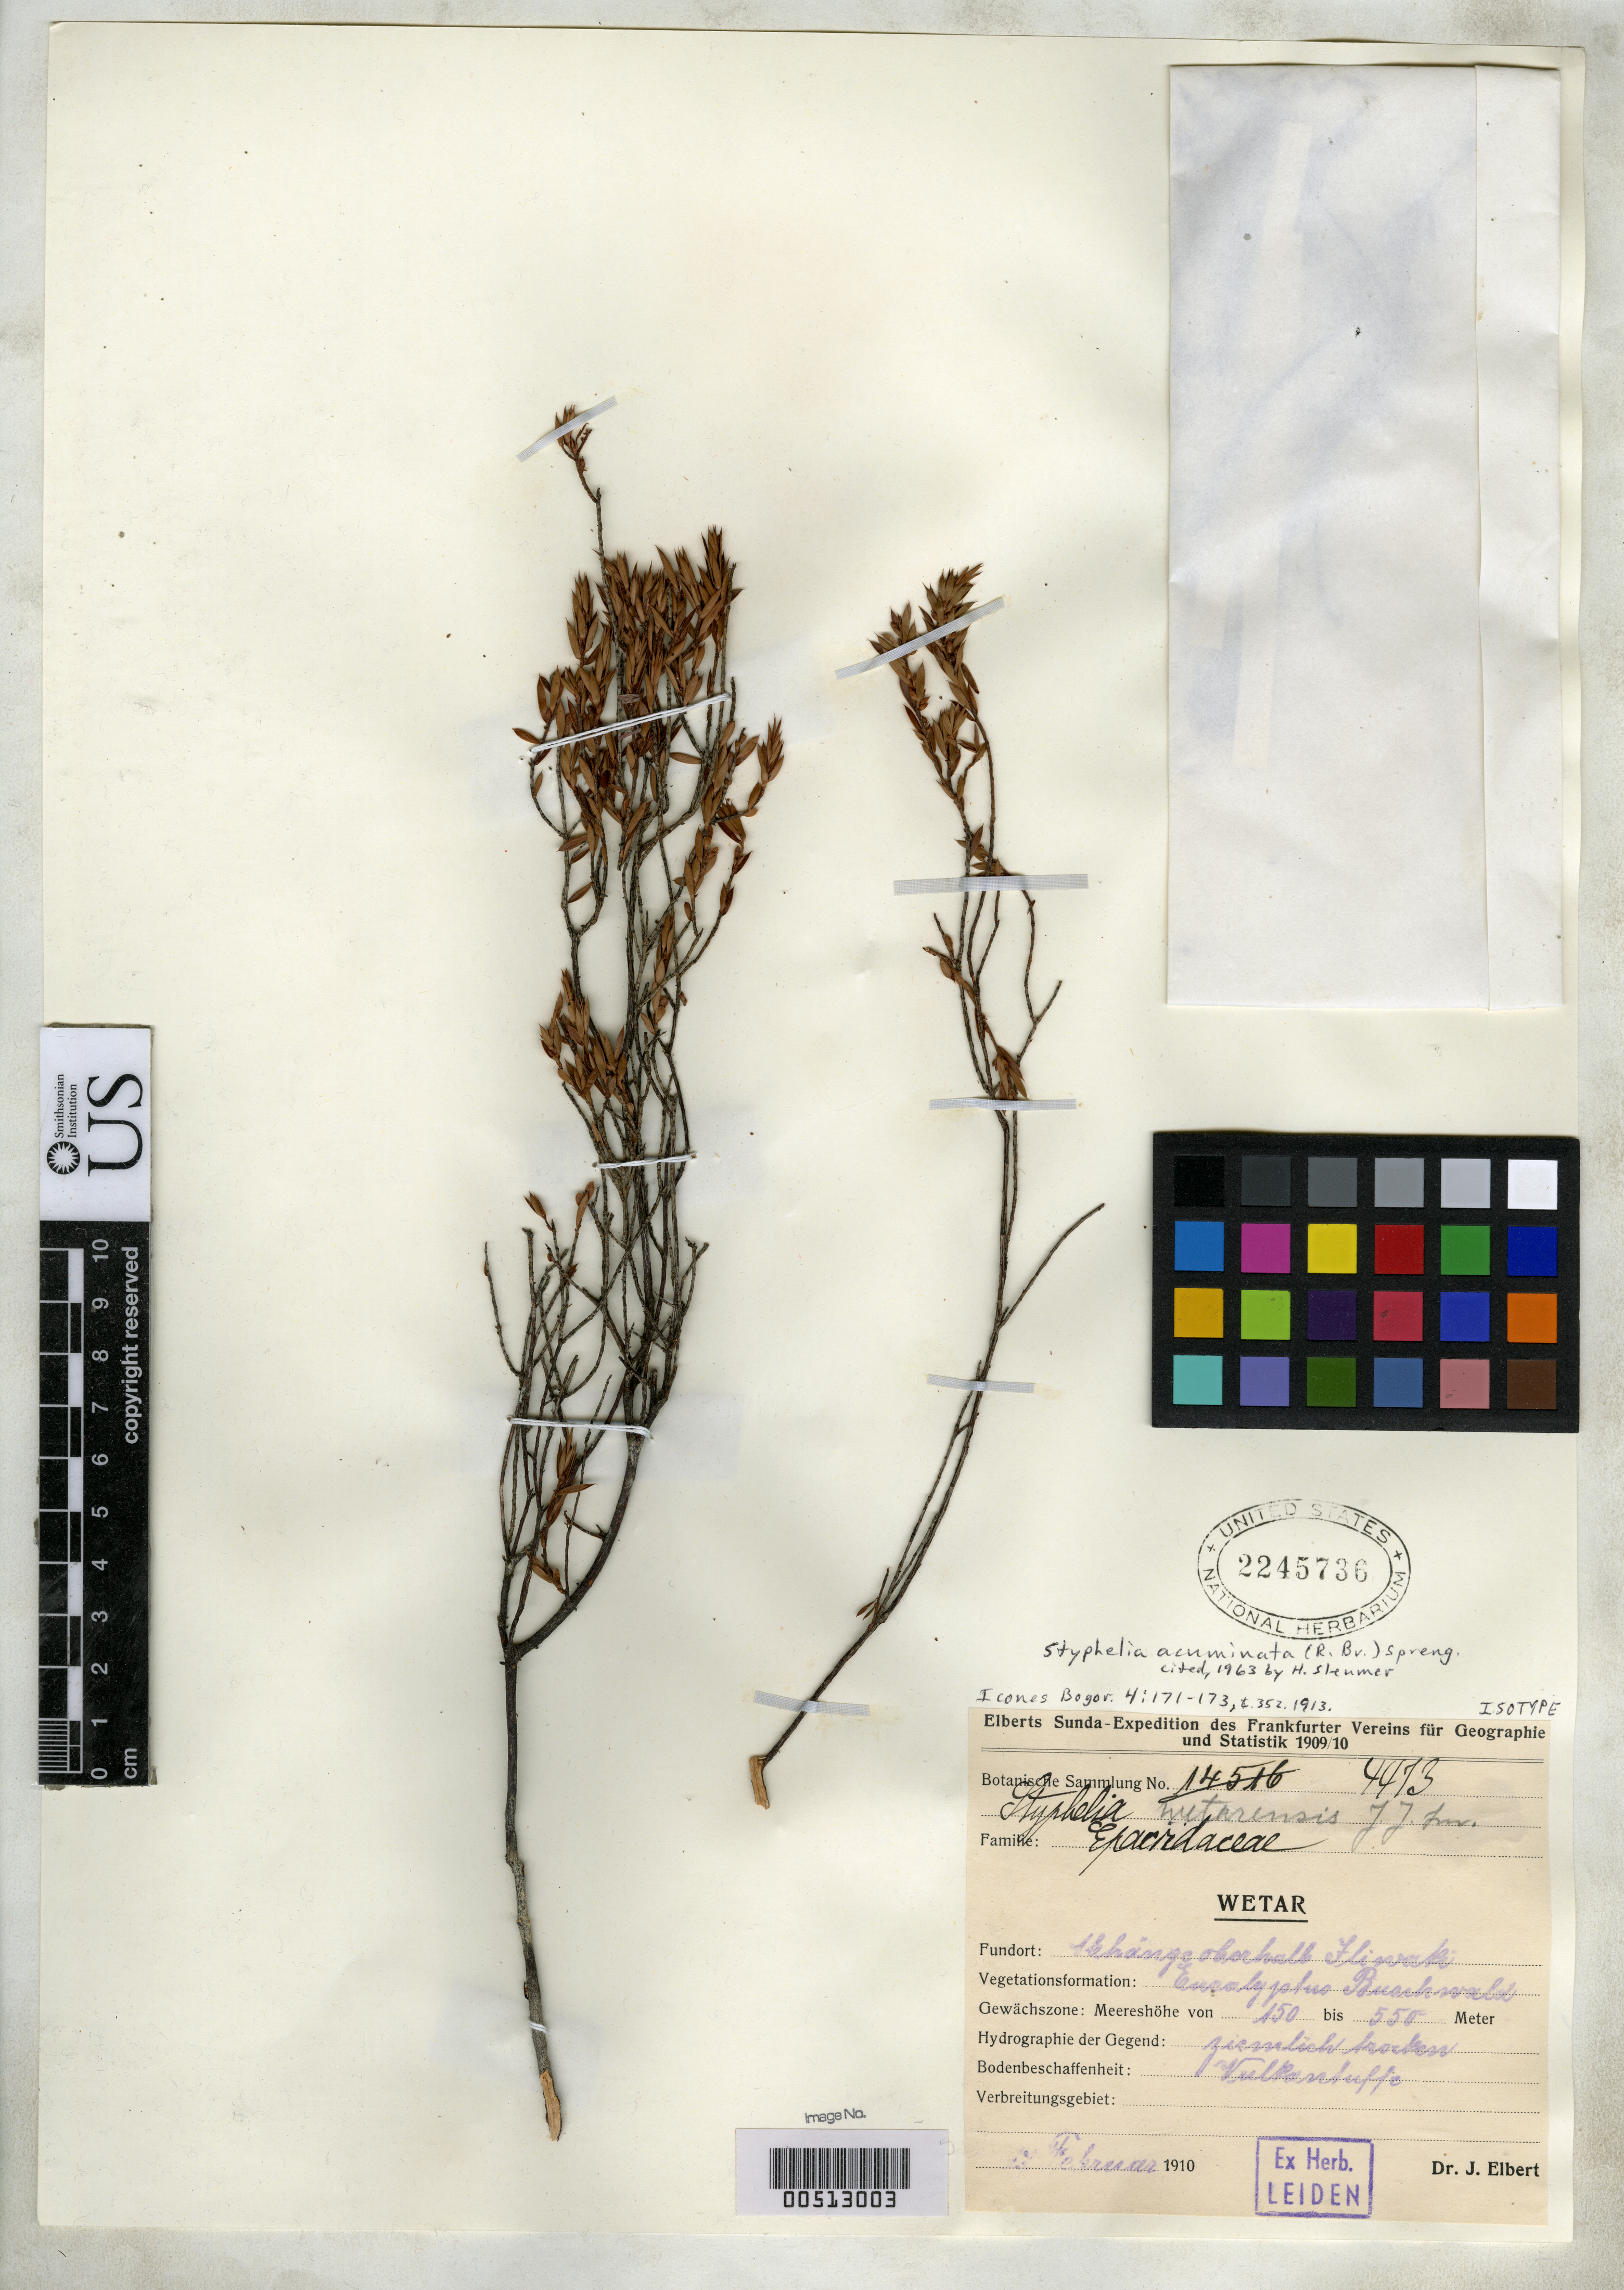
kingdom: Plantae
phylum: Tracheophyta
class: Magnoliopsida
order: Ericales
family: Ericaceae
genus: Styphelia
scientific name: Styphelia wetarensis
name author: J.J. Sm.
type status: Isotype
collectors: J. Elbert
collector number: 4473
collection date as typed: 13 Feb 1910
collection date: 1910-02-13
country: Indonesia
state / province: Maluku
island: Wetar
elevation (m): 150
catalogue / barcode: US 2245736